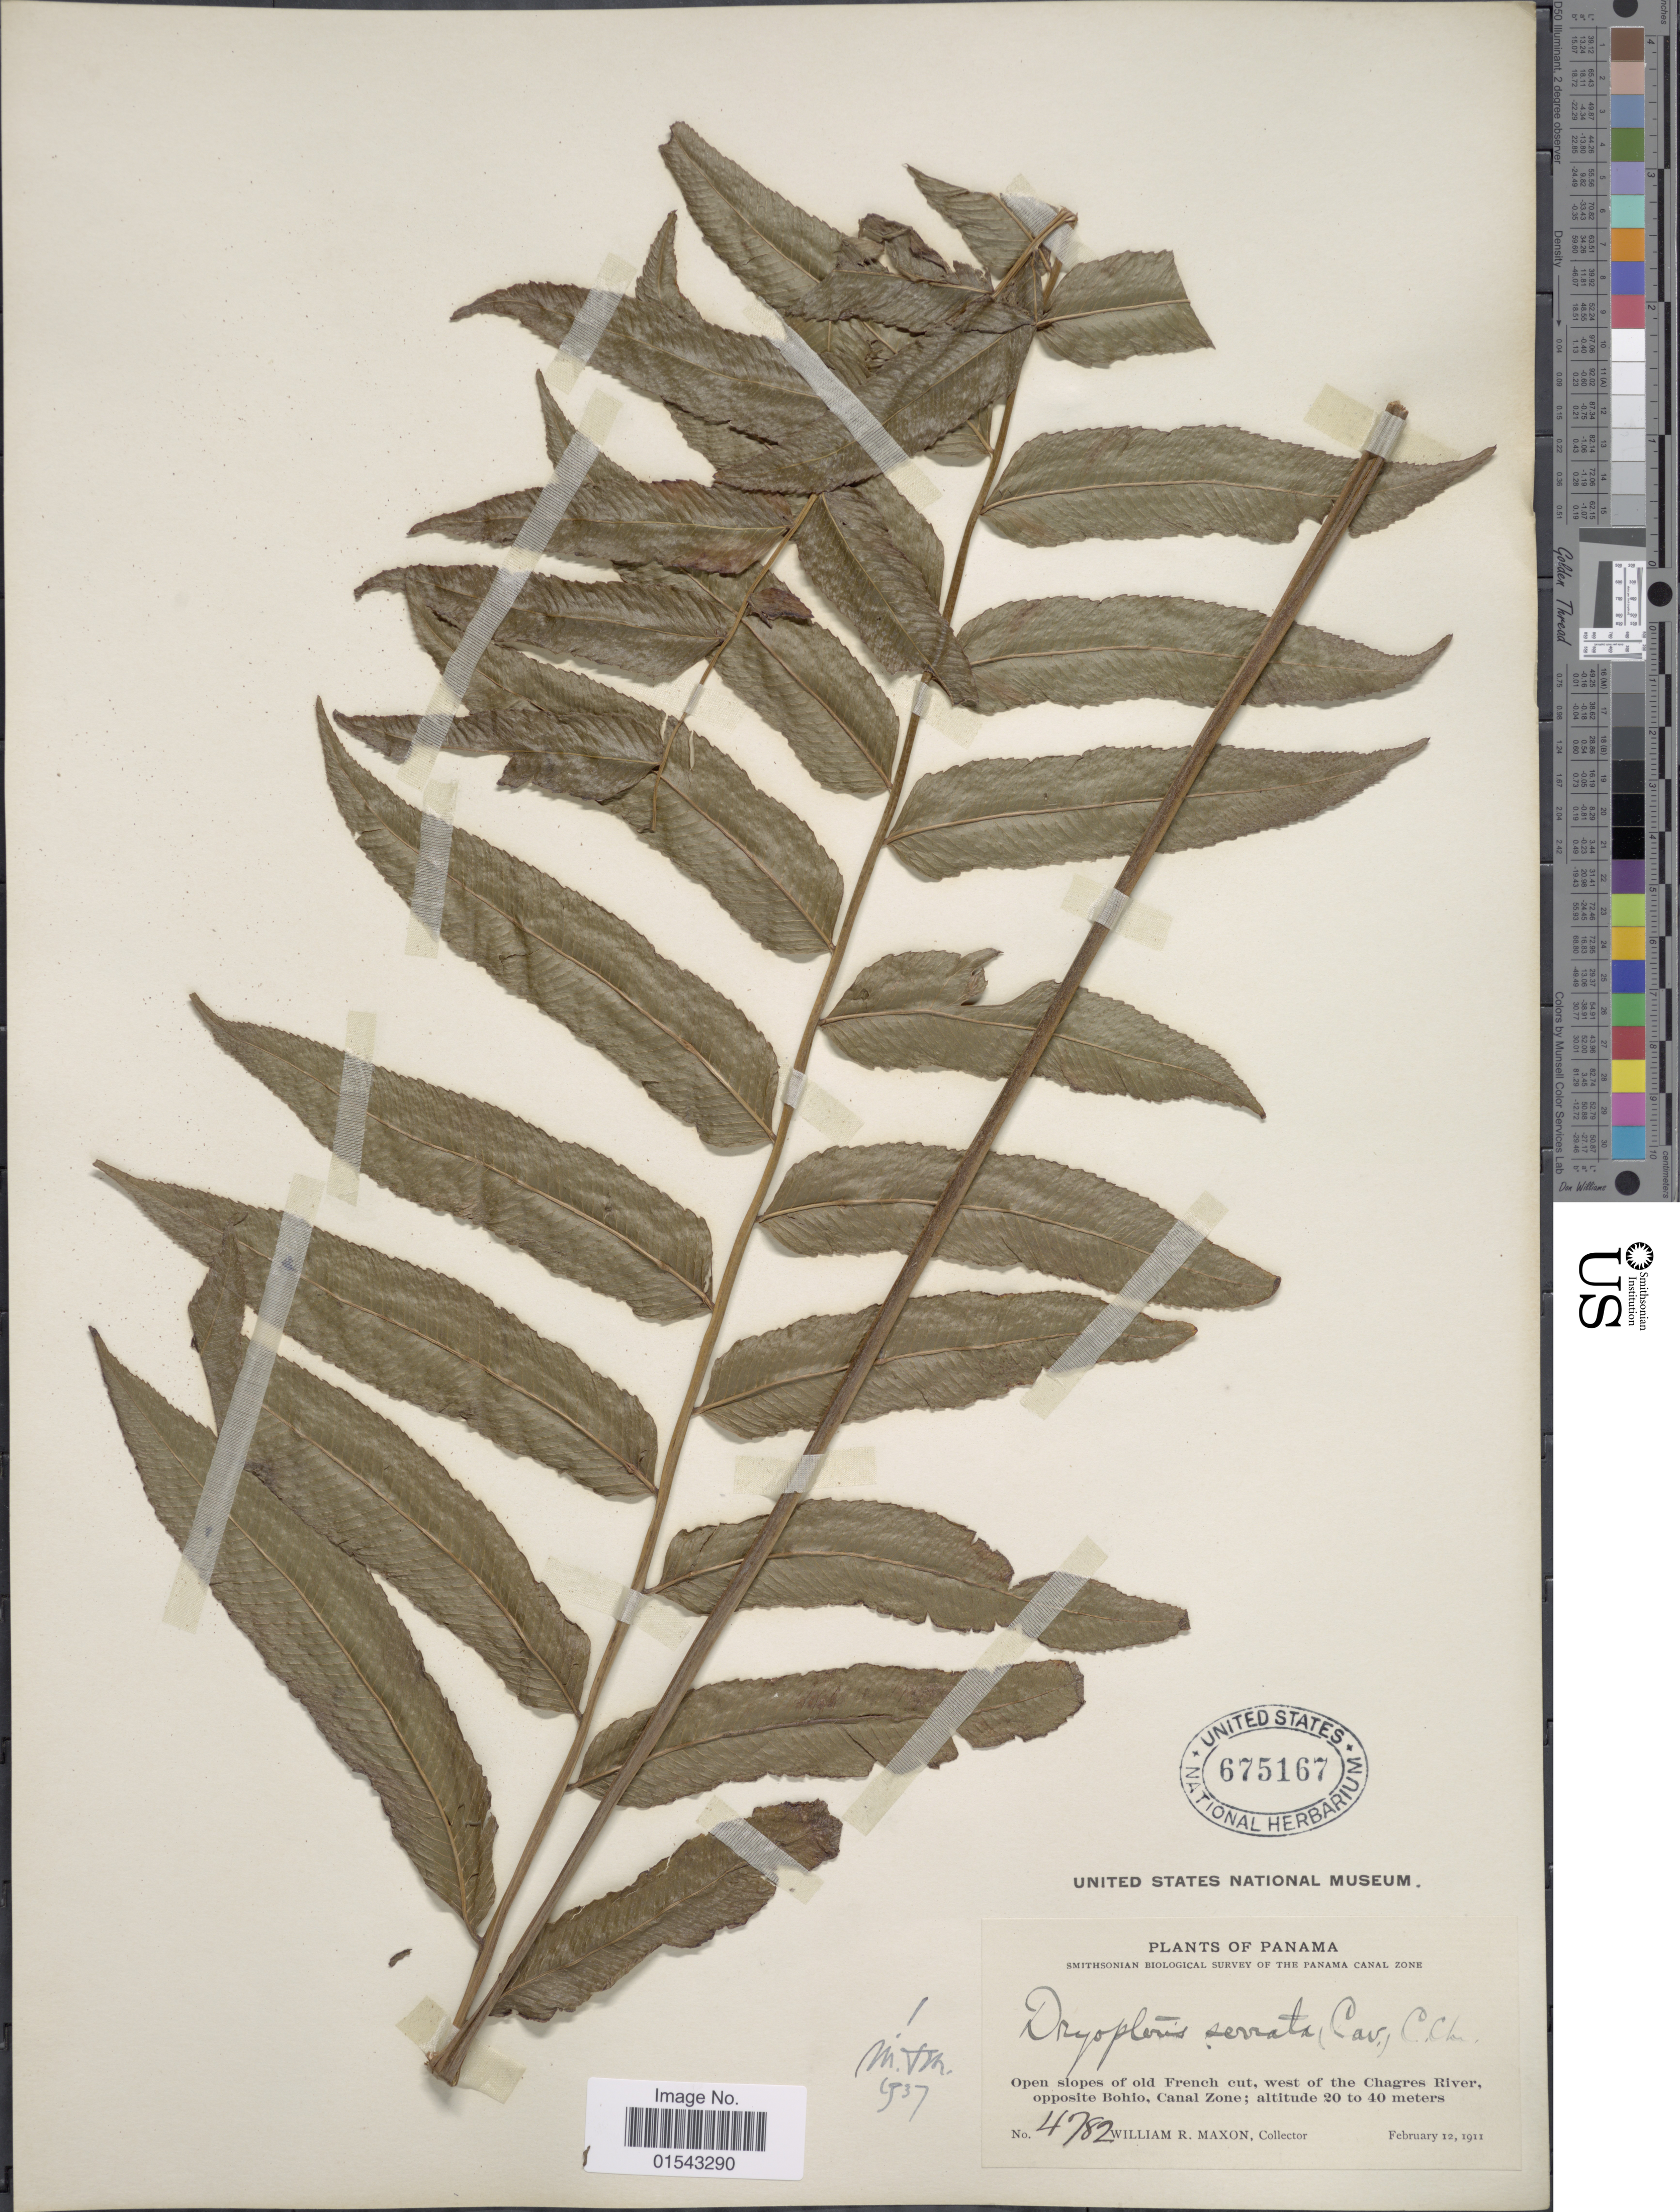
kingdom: Plantae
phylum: Tracheophyta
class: Polypodiopsida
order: Polypodiales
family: Thelypteridaceae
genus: Meniscium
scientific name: Meniscium serratum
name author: Cav.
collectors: W. R. Maxon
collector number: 4782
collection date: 1911-02-12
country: Panama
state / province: Colón / Panamá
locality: Panama, open slopes of old french cut, west of the Chagres River, opposite Bohio, Canal Zone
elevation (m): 20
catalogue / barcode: US 675167